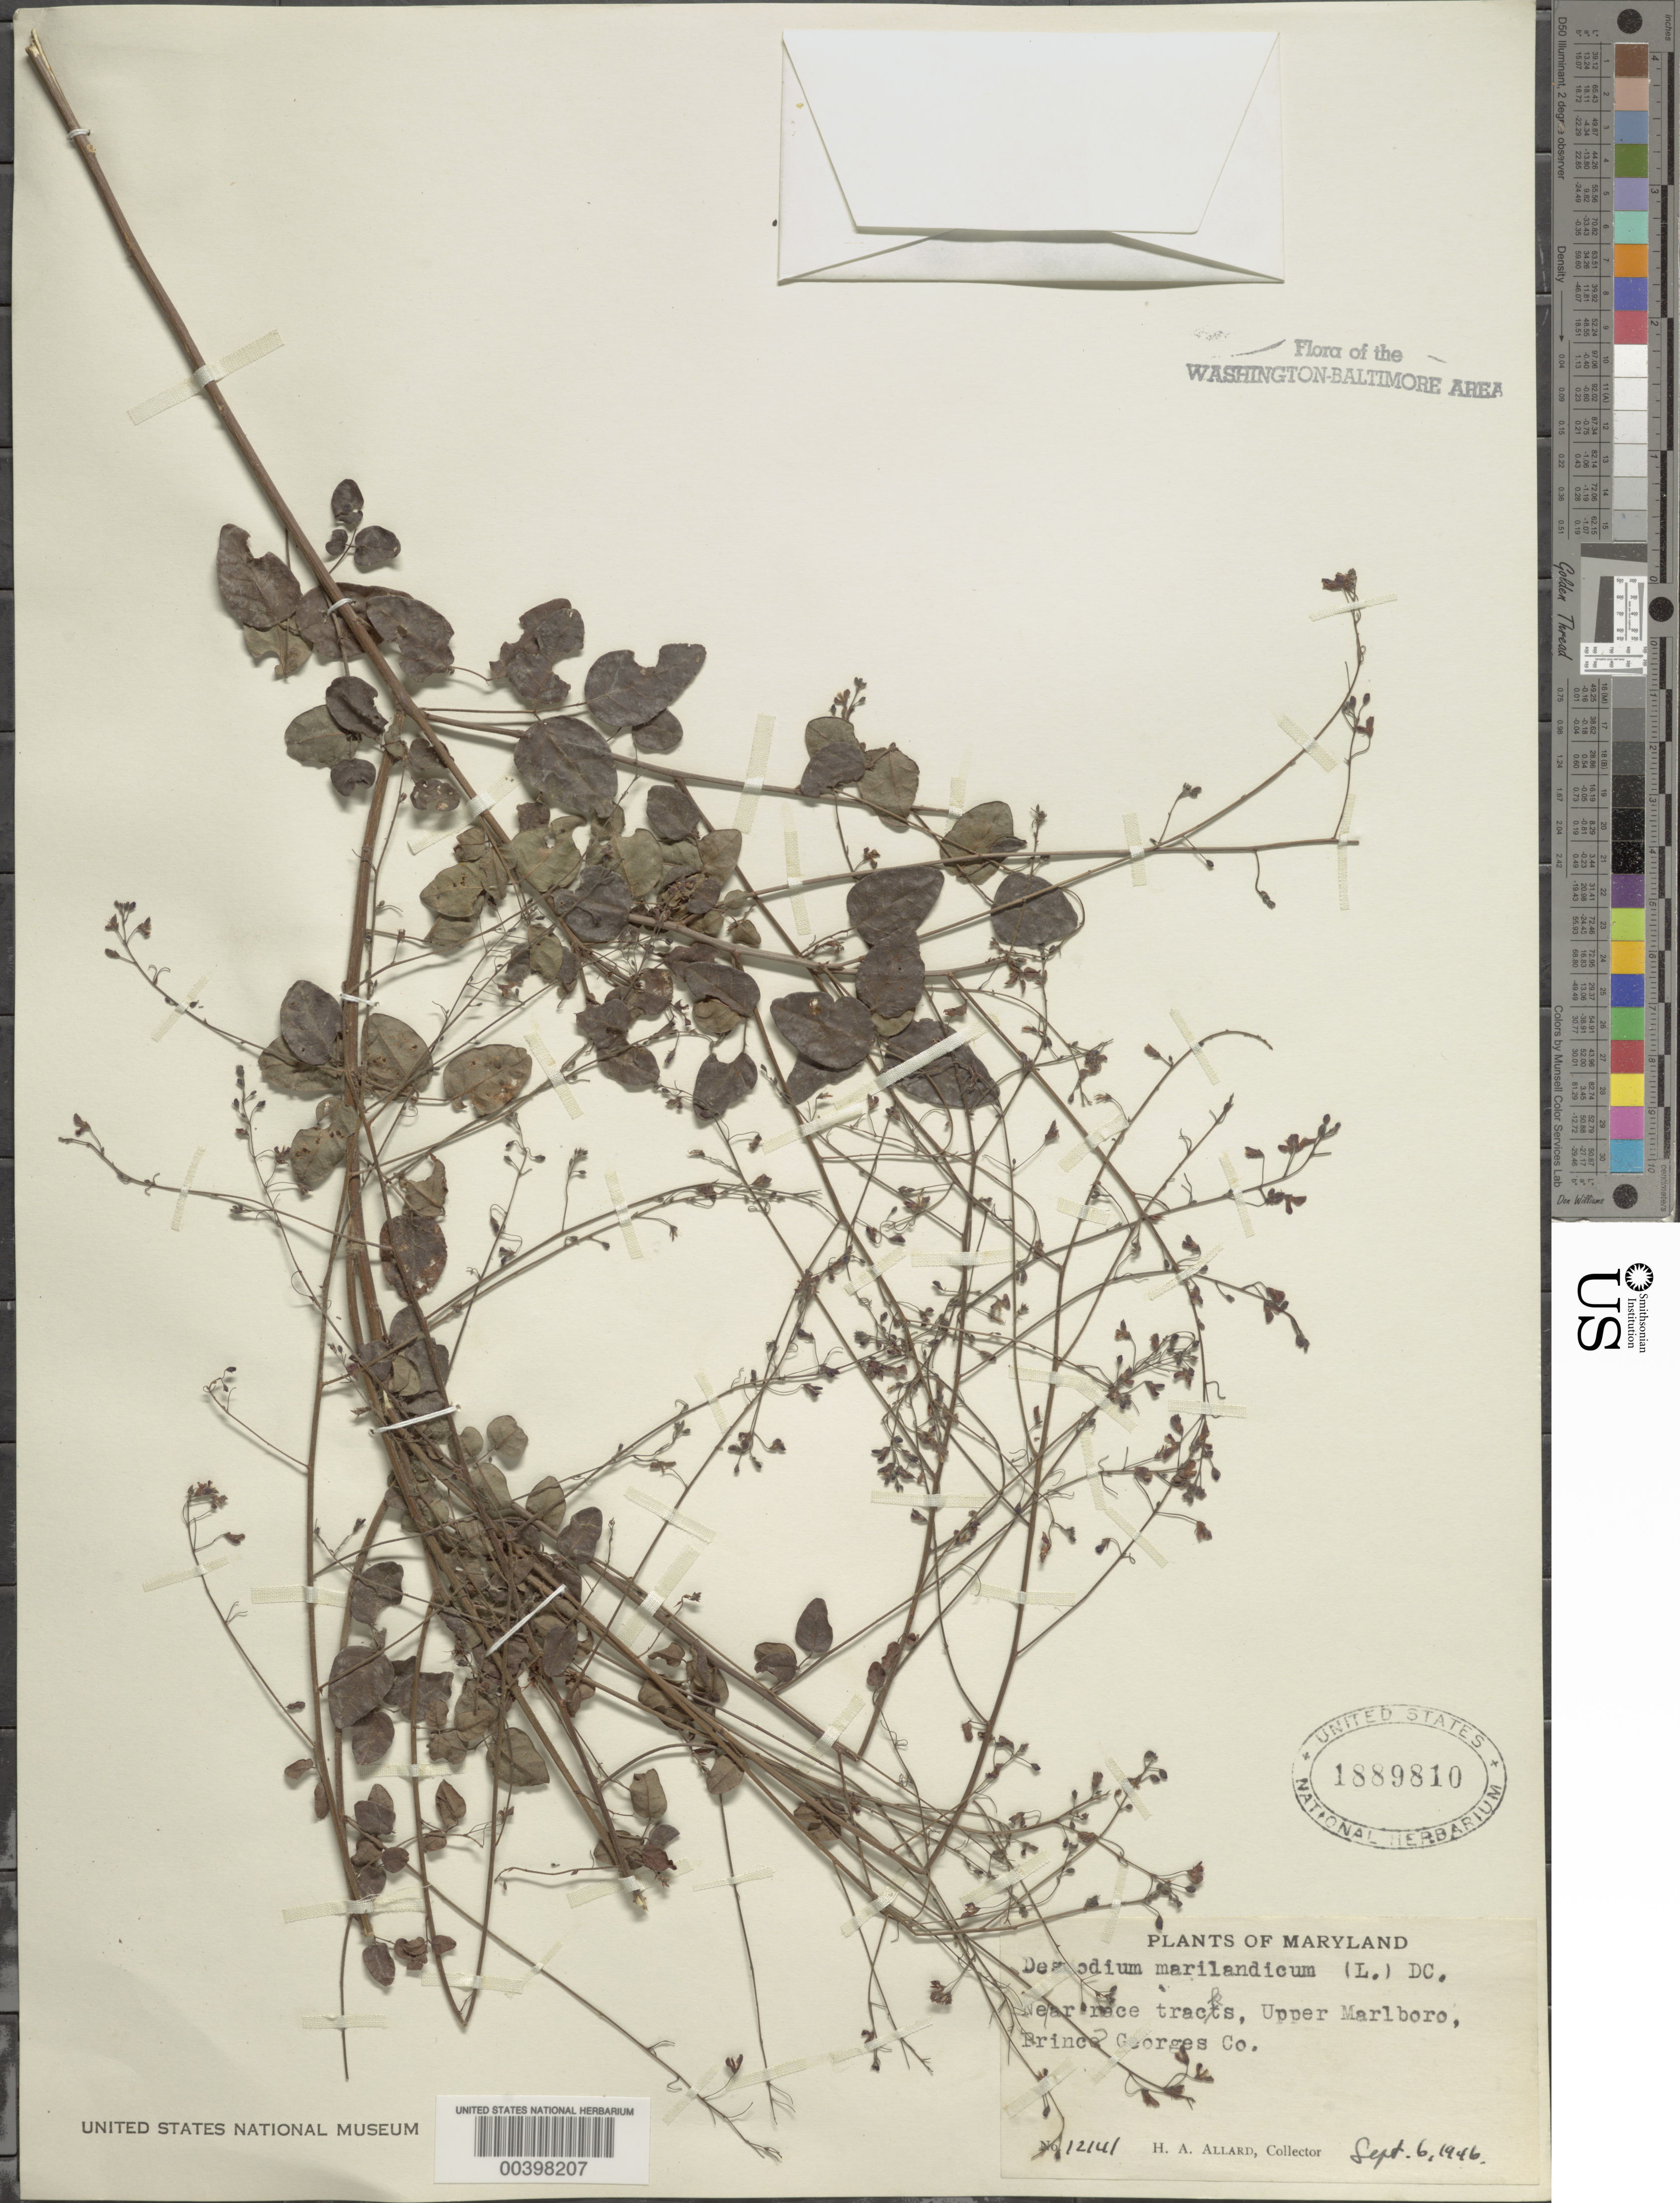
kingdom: Plantae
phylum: Tracheophyta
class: Magnoliopsida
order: Fabales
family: Fabaceae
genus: Desmodium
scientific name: Desmodium marilandicum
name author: Darl.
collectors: H. A. Allard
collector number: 12141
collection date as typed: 06 Sep 1946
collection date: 1946-09-06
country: United States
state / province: Maryland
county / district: Prince George's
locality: Upper Marlboro Race Track area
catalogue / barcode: US 1889810